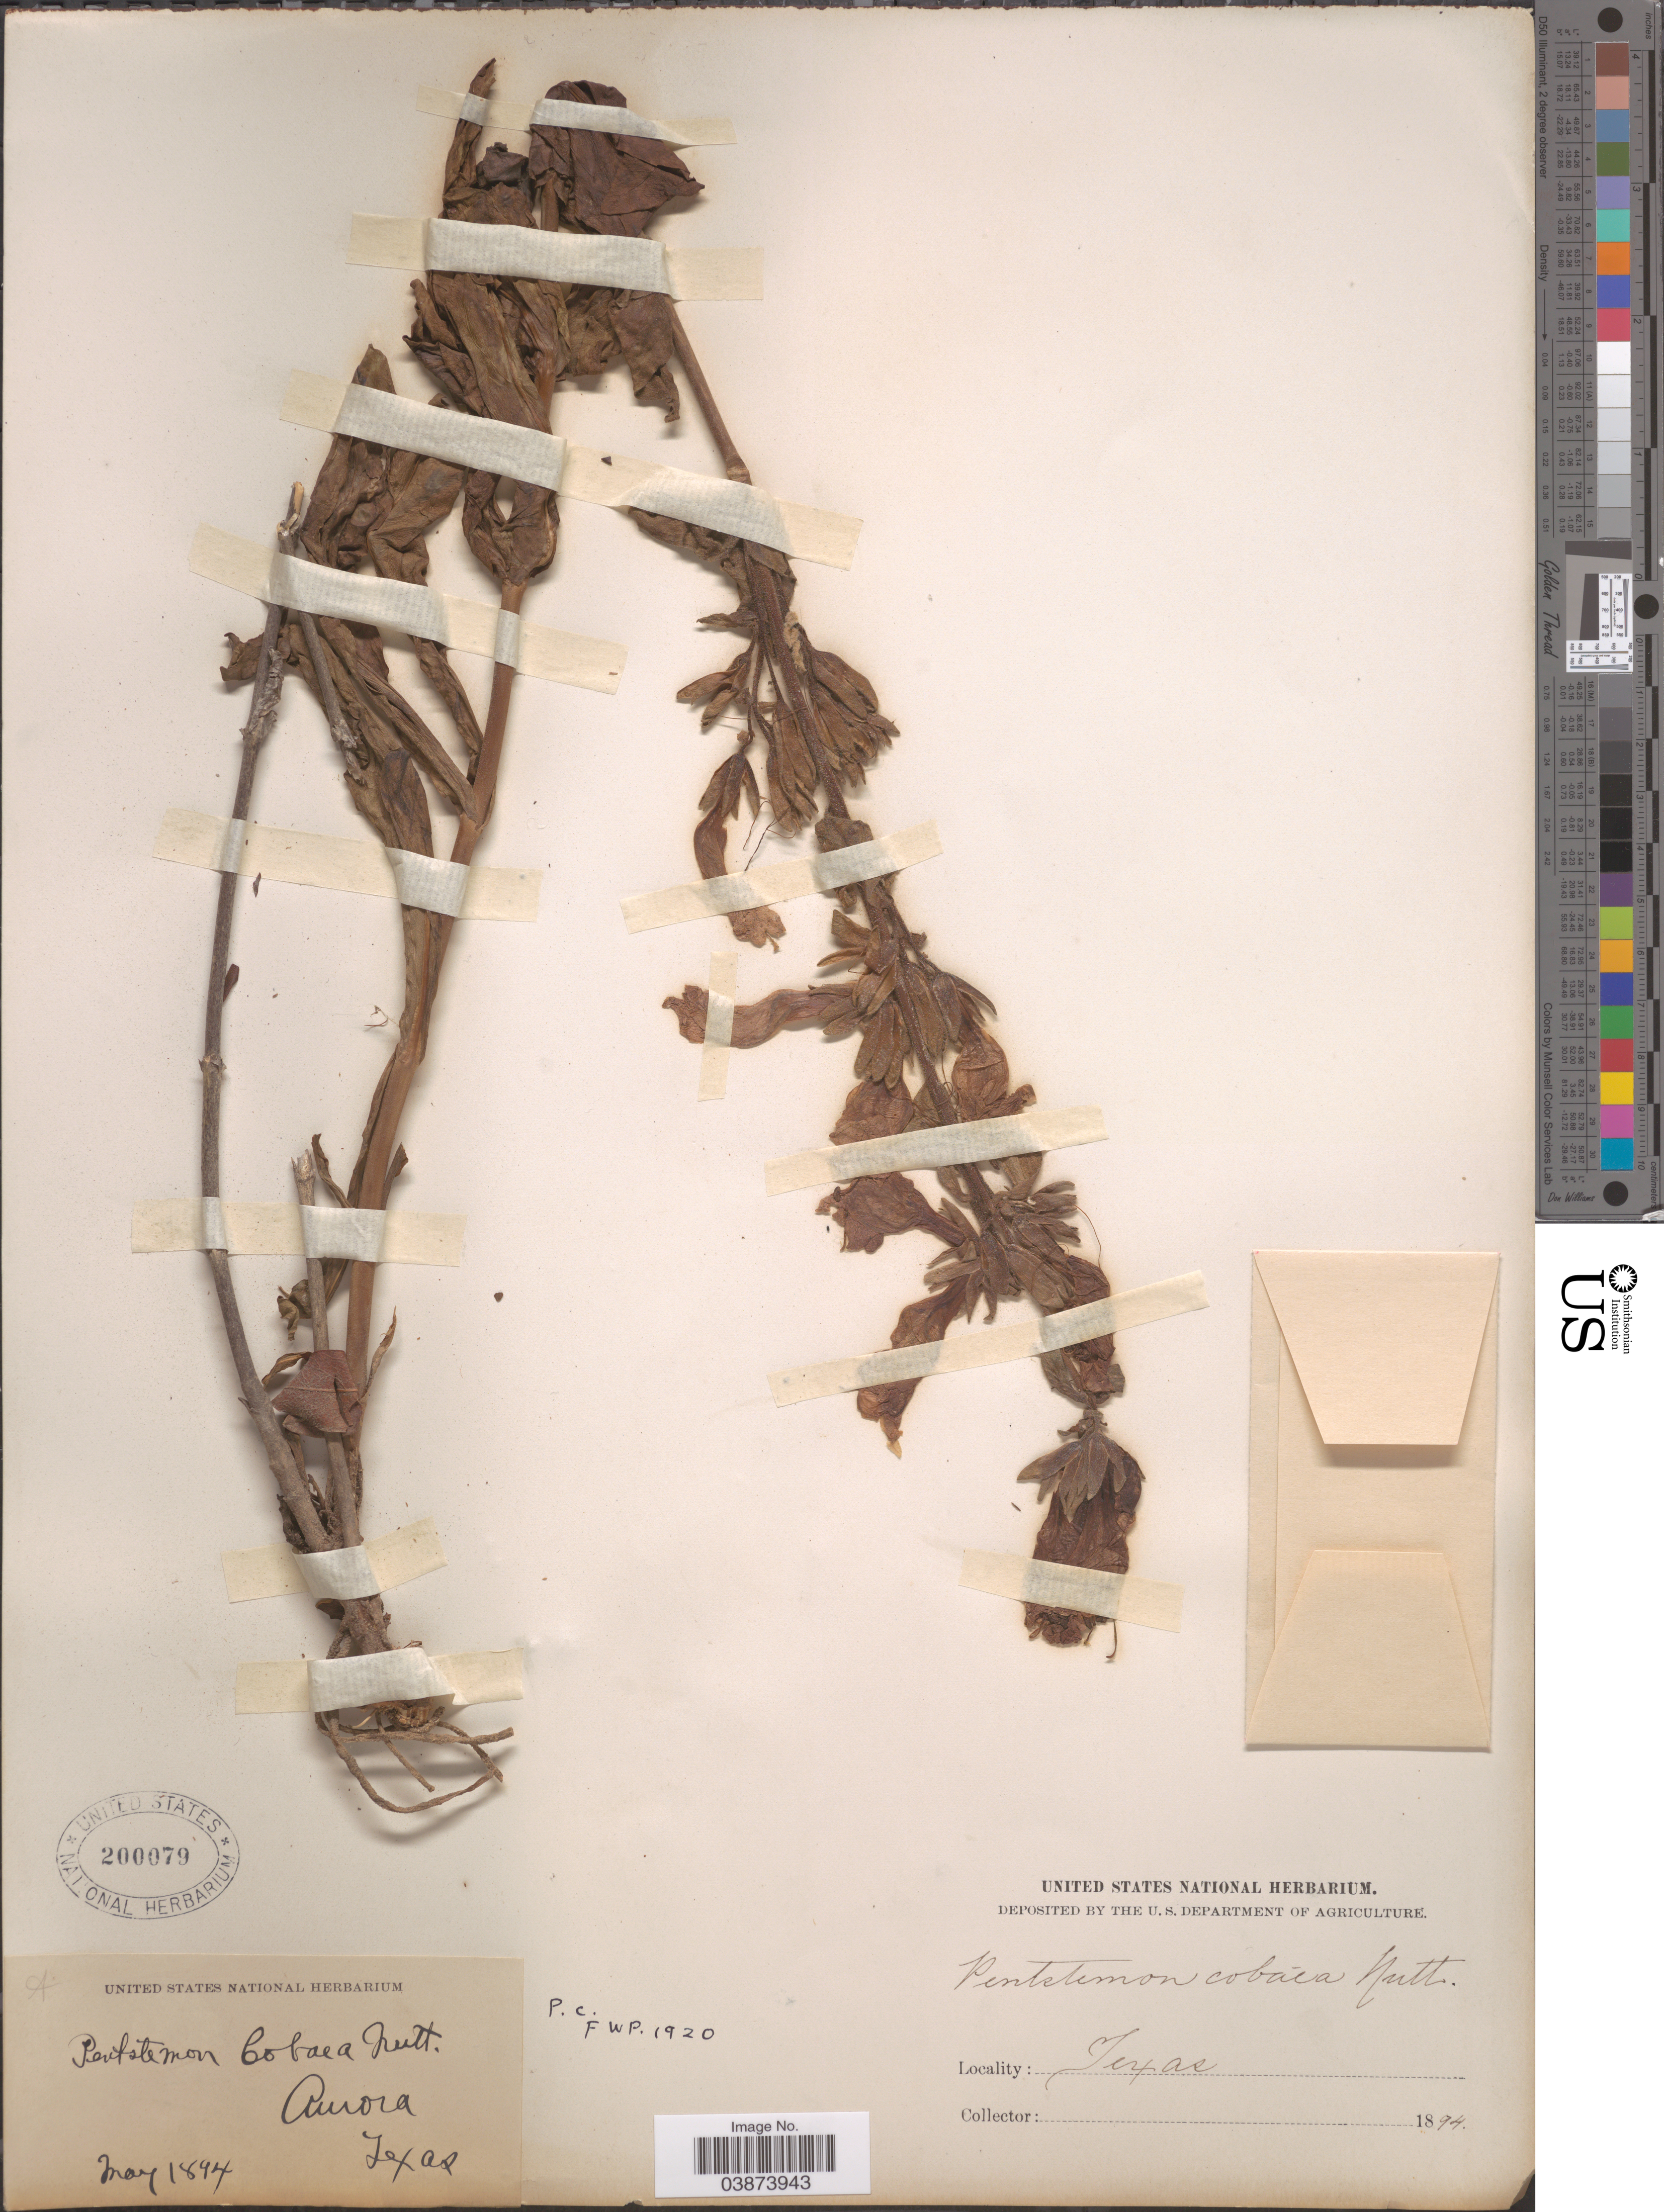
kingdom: Plantae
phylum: Tracheophyta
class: Magnoliopsida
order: Lamiales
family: Plantaginaceae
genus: Penstemon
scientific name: Penstemon cobaea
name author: (Nutt.)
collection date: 1894-05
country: United States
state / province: Texas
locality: Aurora.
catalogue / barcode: US 200079